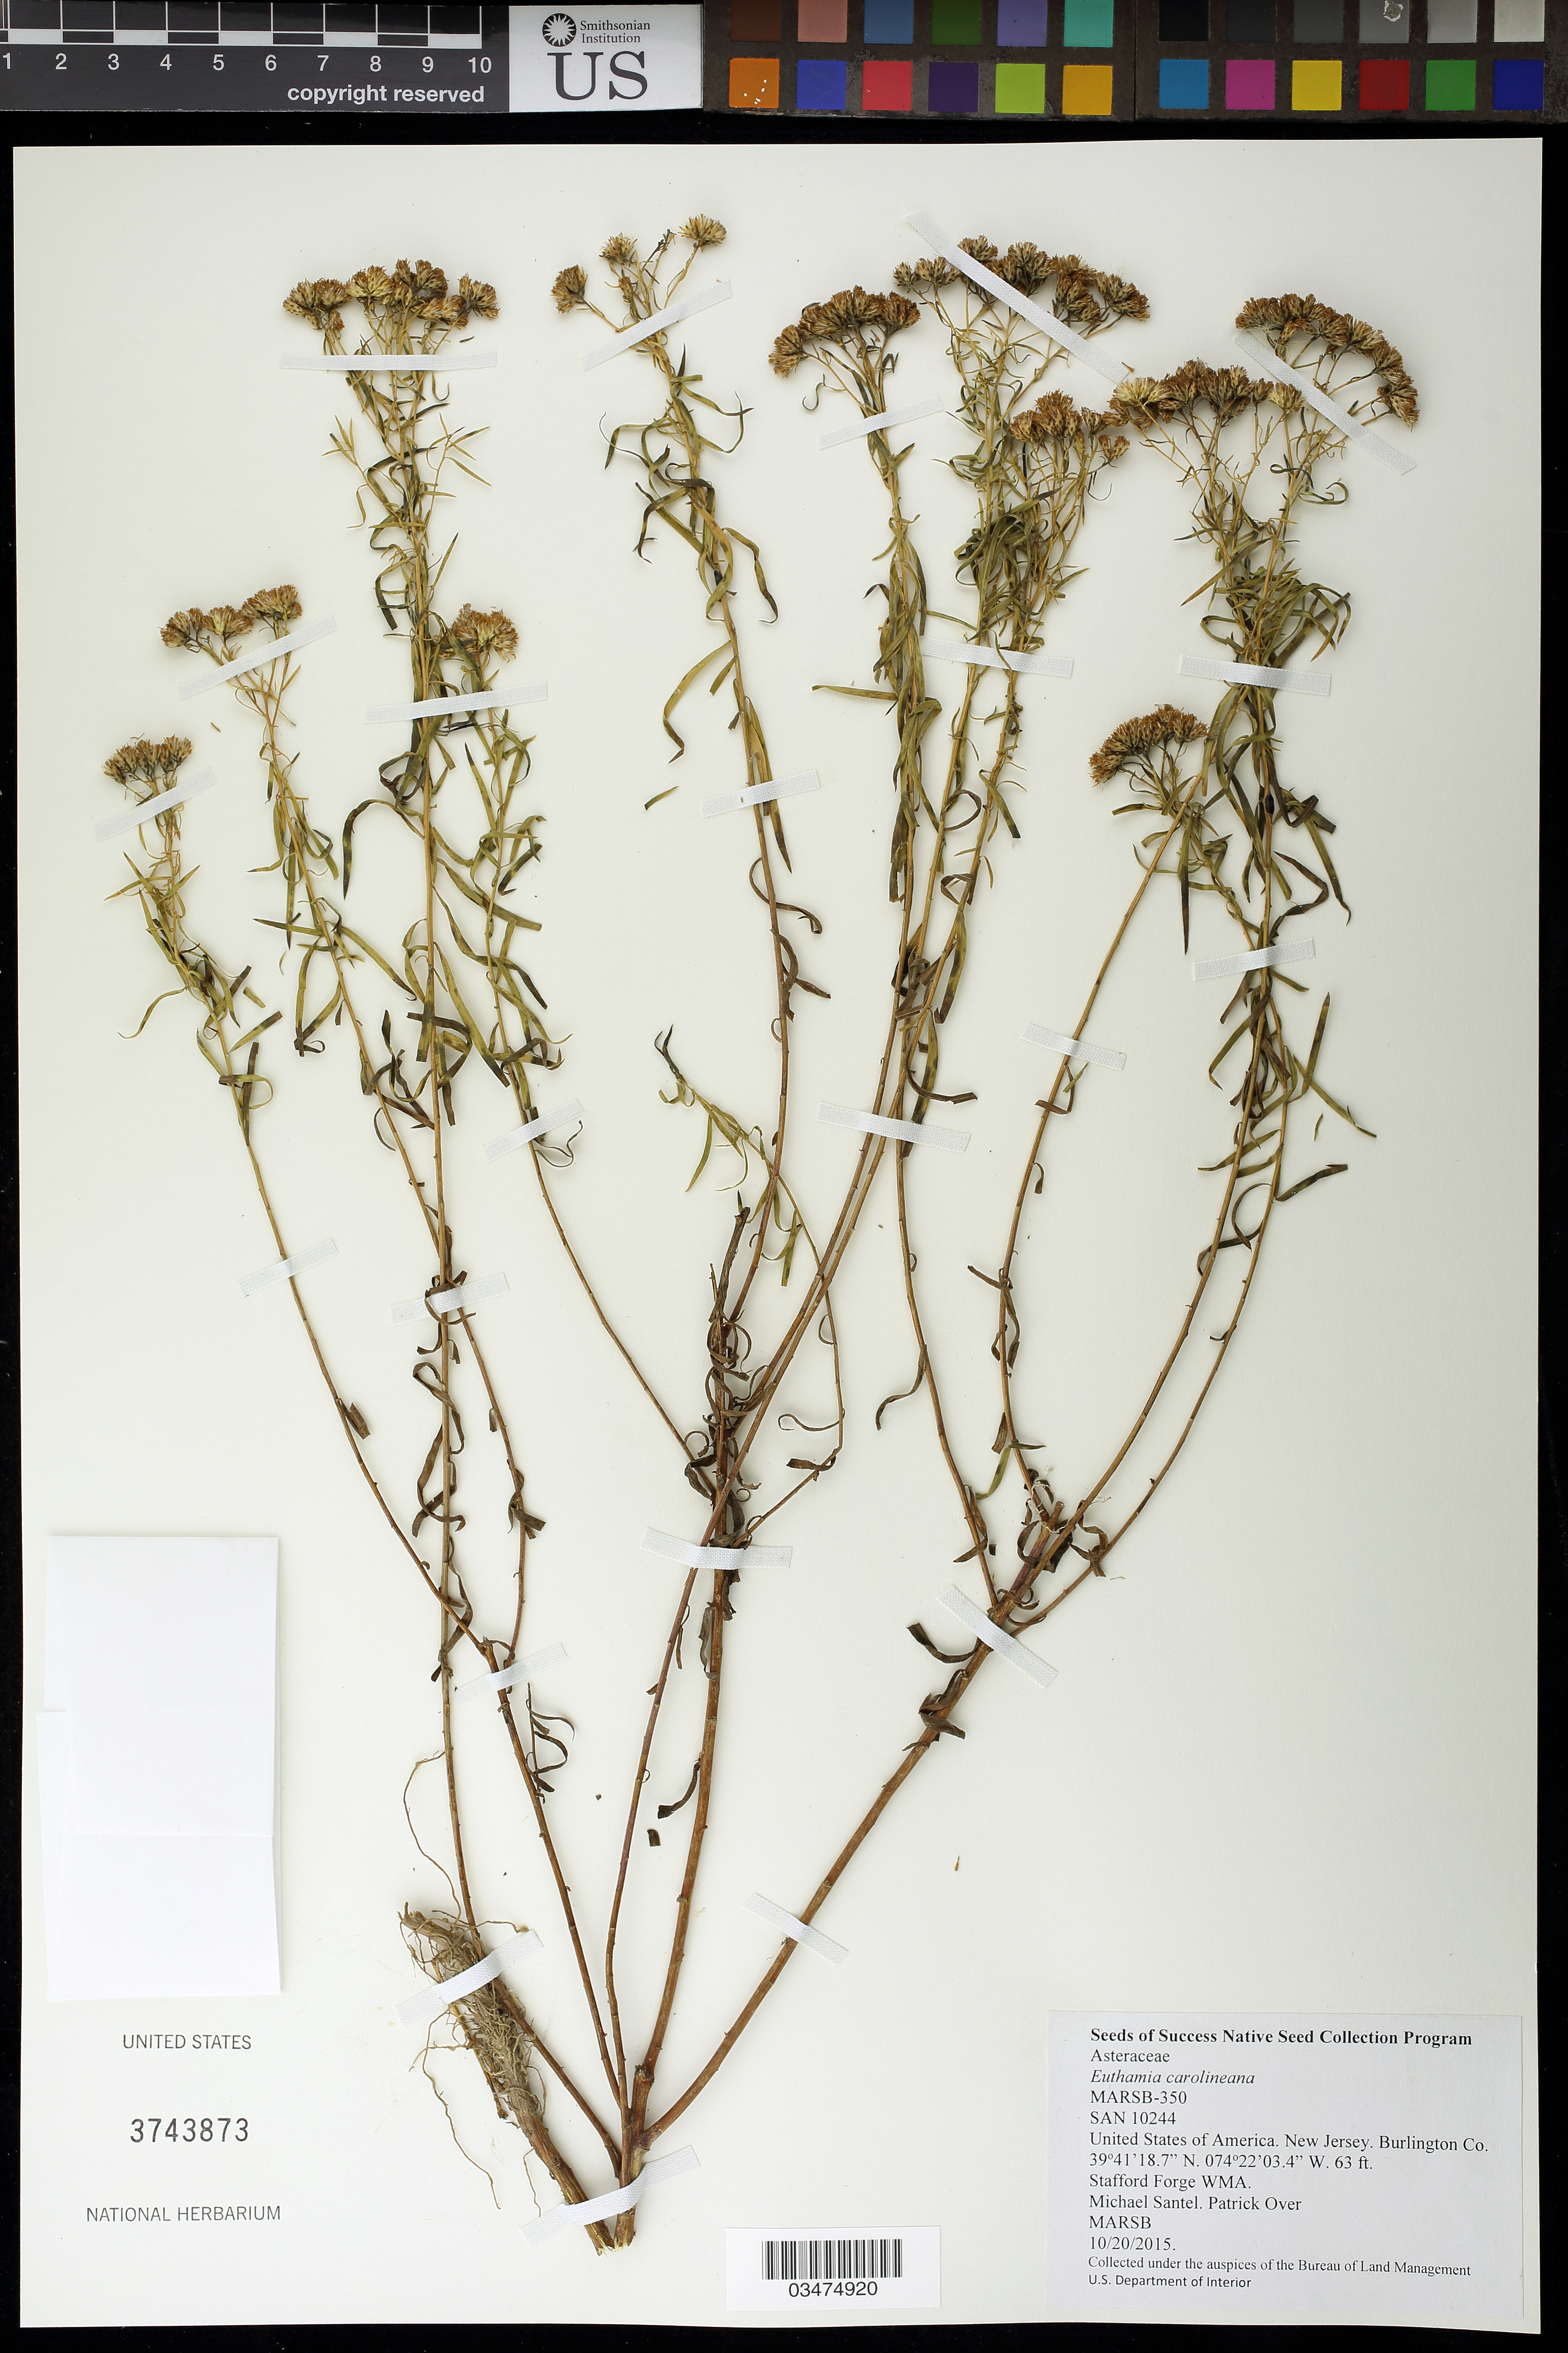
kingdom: Plantae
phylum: Tracheophyta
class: Magnoliopsida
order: Asterales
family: Asteraceae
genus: Euthamia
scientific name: Euthamia caroliniana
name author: (L.) Greene ex Porter & Britton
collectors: M. Santel & P. Over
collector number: MARSB-350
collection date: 2015-10-20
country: United States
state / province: New Jersey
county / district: Burlington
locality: Stafford Forge Wildlife Management Area, Fields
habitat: Pine Openings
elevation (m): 19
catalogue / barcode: US 3743873